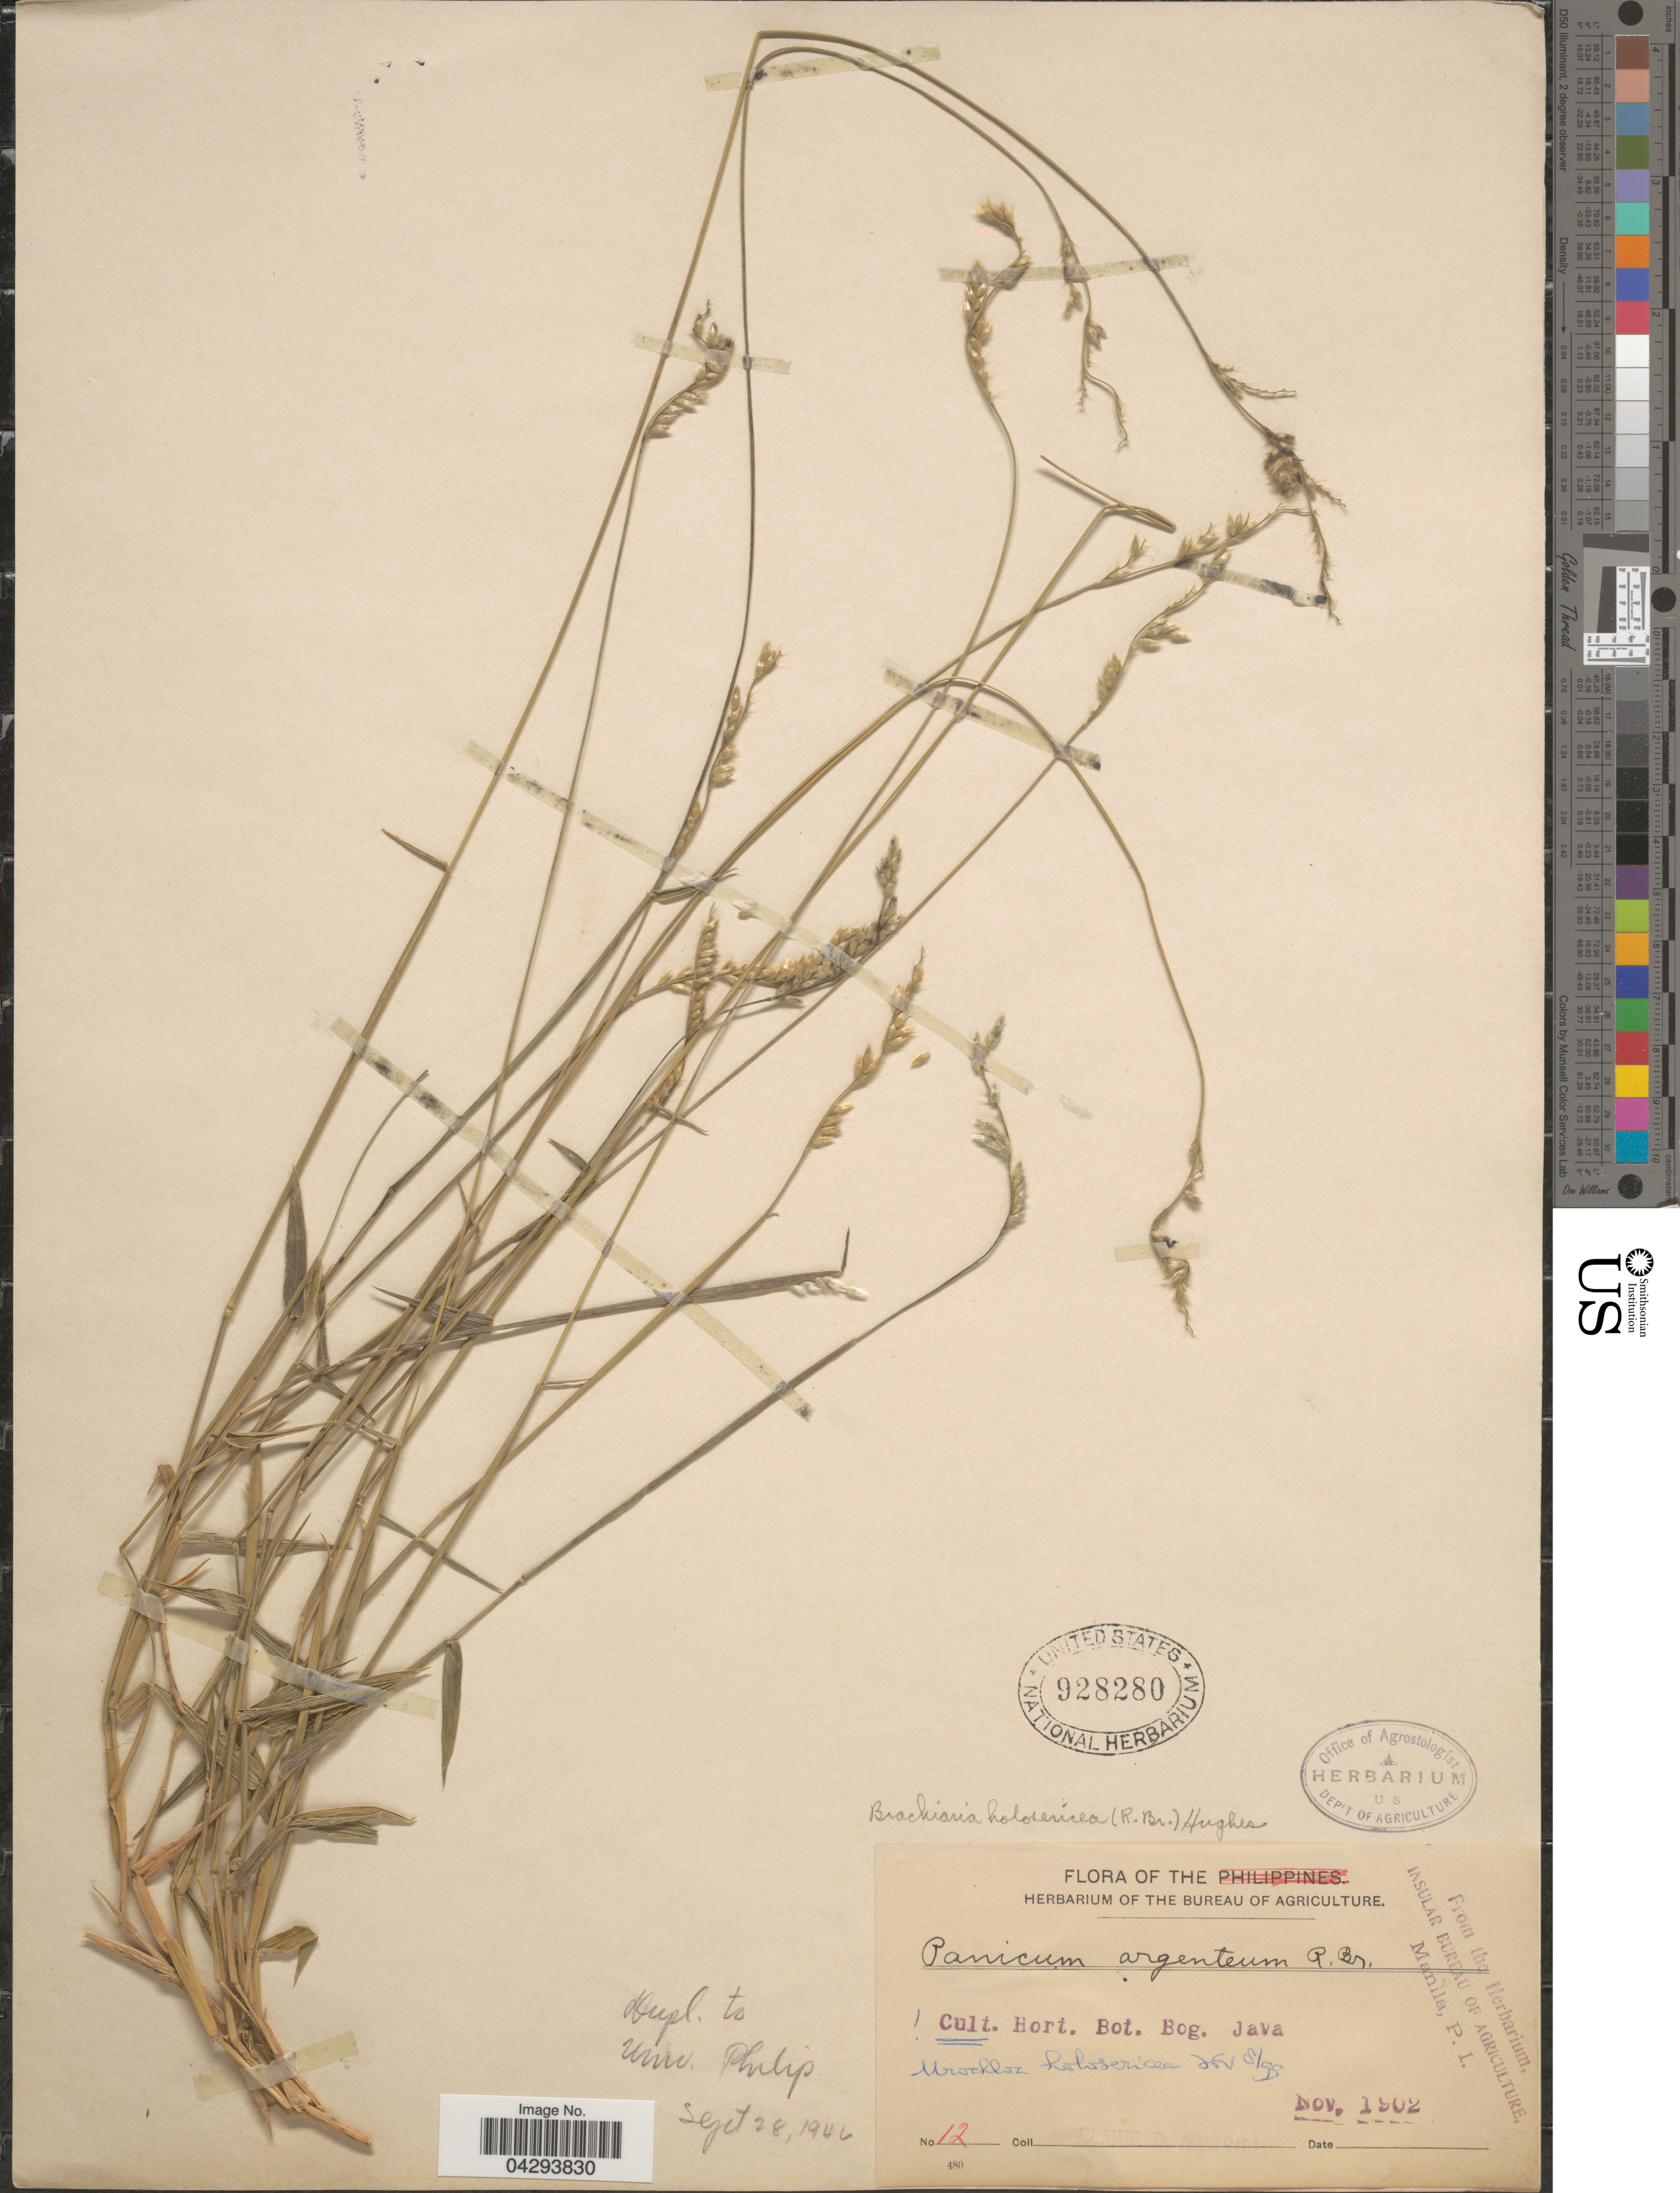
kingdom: Plantae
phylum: Tracheophyta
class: Liliopsida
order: Poales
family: Poaceae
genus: Urochloa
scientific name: Urochloa holosericea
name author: (R. Br.) R.D. Webster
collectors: E. D. Merrill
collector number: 12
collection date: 1902-11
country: Indonesia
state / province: Java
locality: Cult. Hort. Bot. Bog. Java.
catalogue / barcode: US 928280